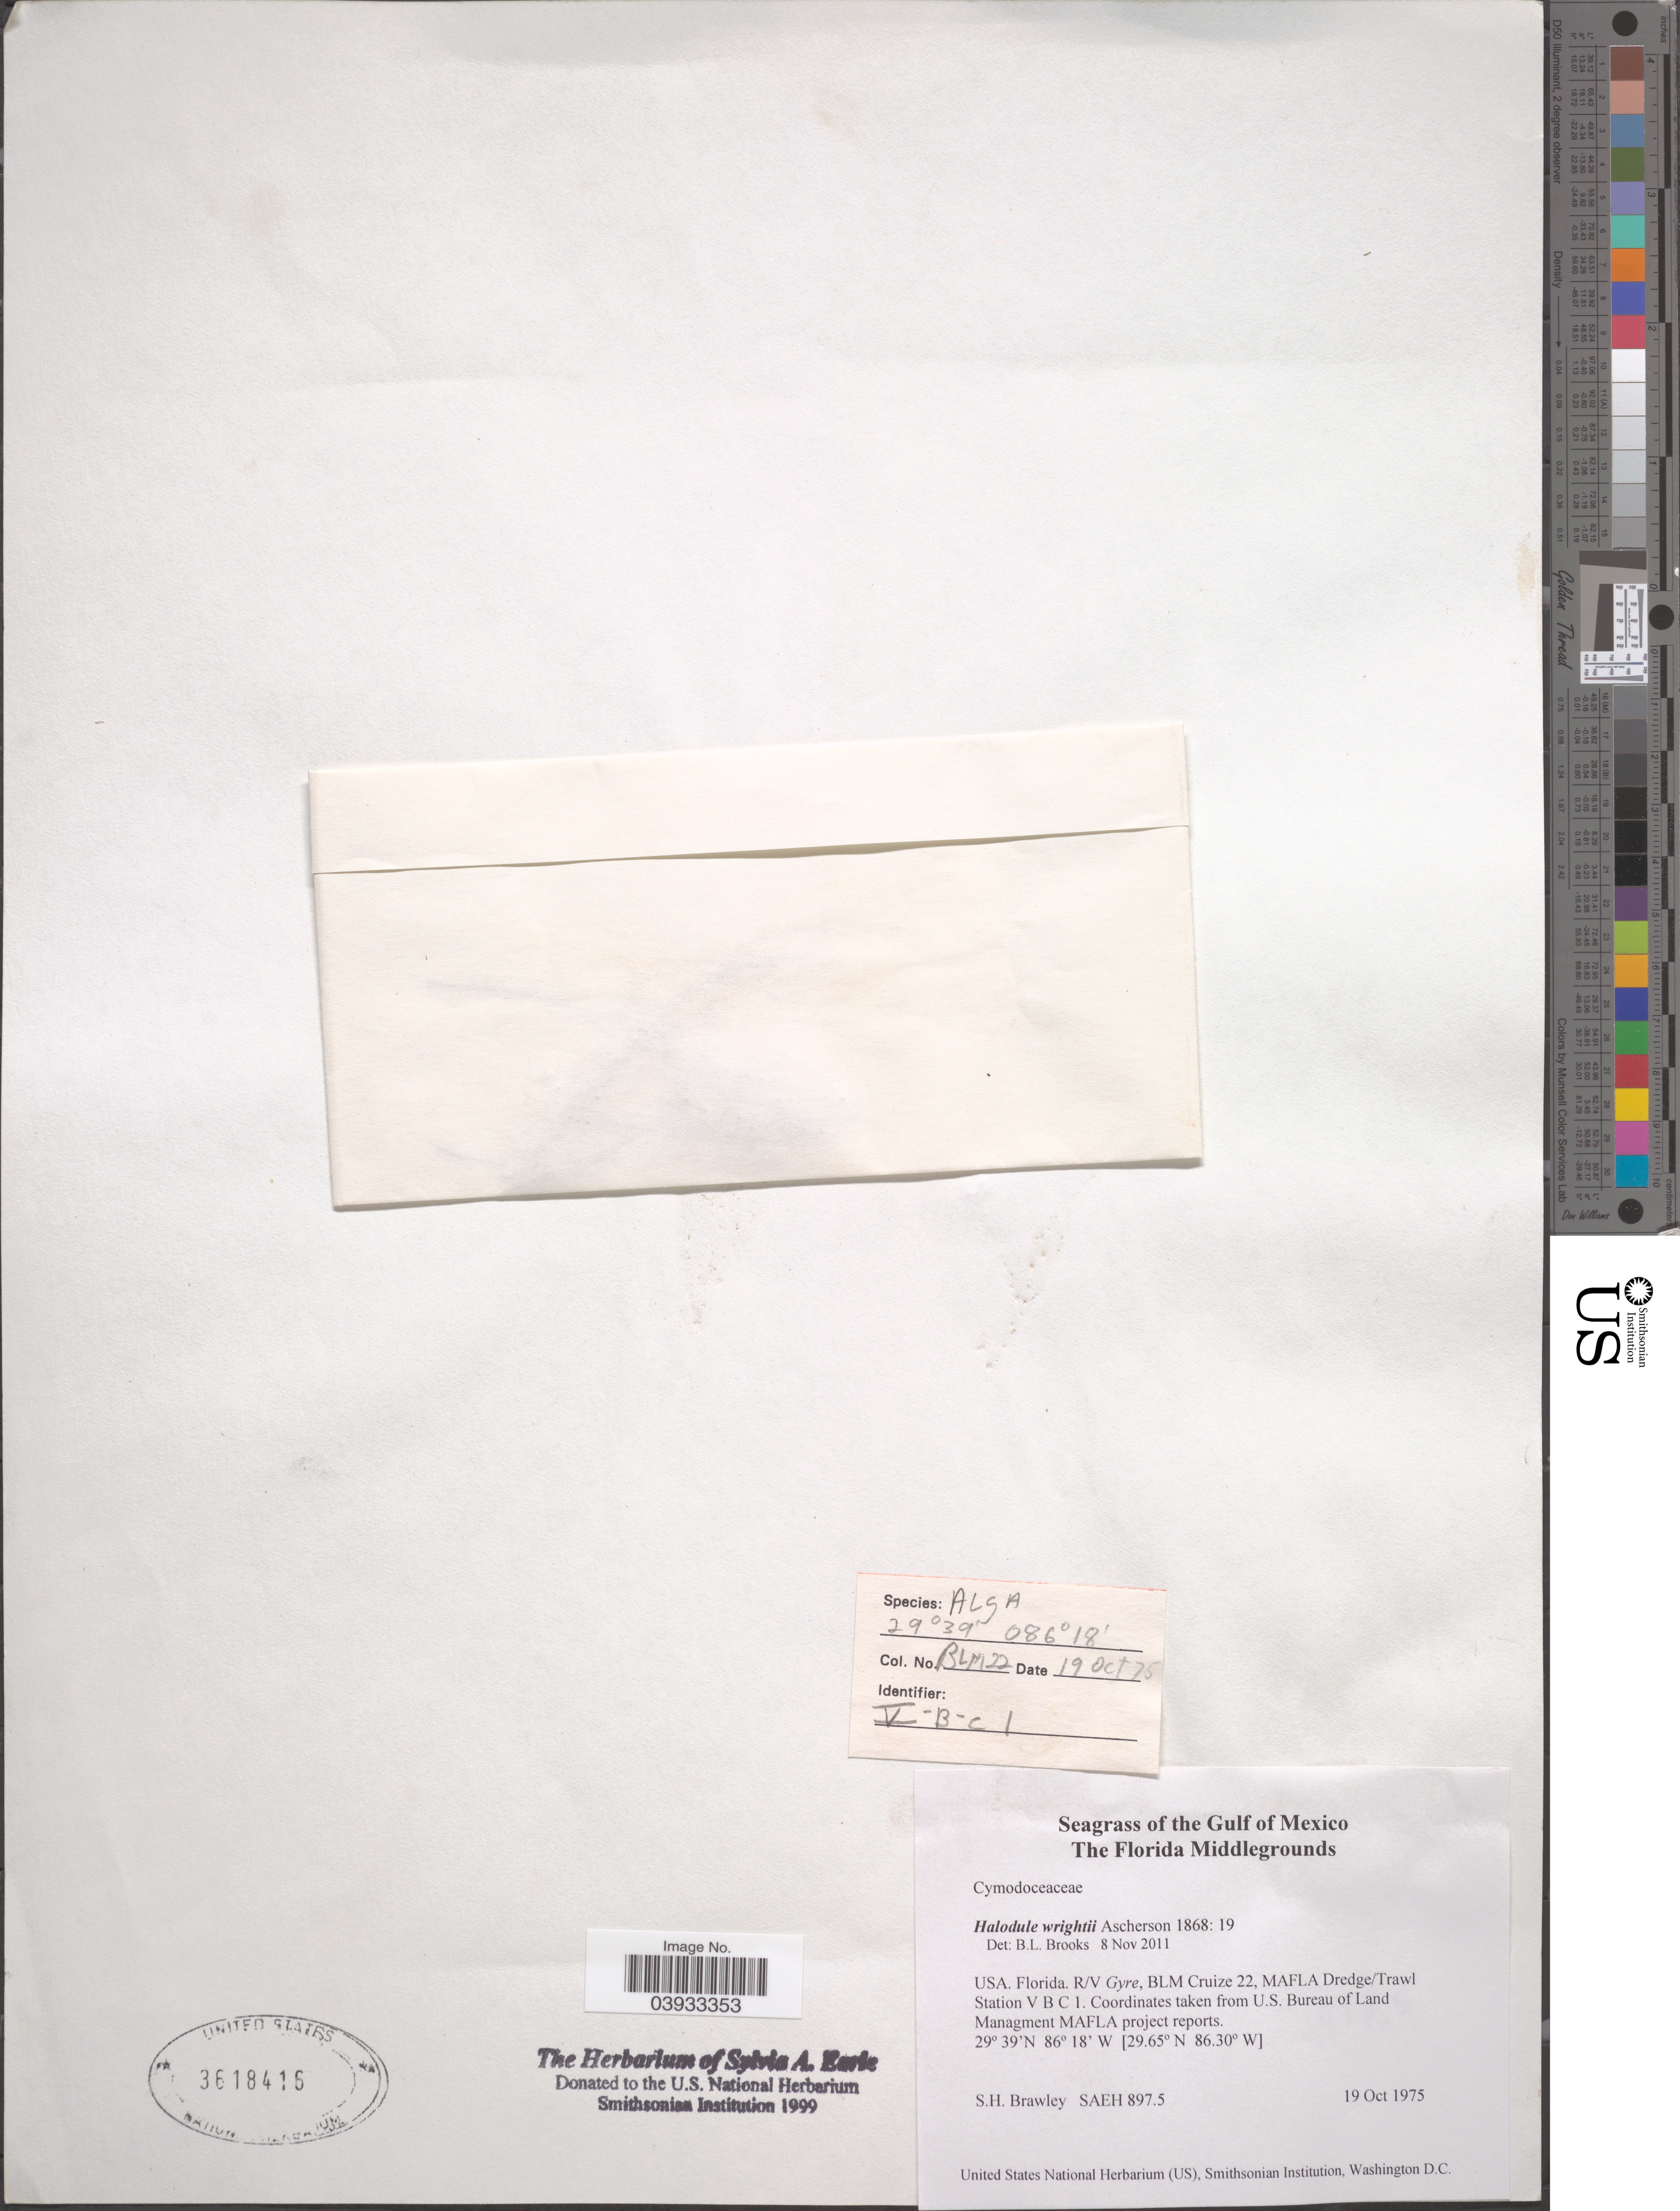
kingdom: Plantae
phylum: Tracheophyta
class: Liliopsida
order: Alismatales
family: Cymodoceaceae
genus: Halodule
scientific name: Halodule wrightii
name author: Asch.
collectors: S. Brawley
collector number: SAEH897.5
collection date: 1975-10-19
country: United States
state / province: Florida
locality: The Gulf of Mexico. The Florida Middlegrounds. R/V Gyre, BLM Cruize 22, MAFLA Dredge/Trawl Station V B C 1.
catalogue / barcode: US 3618416